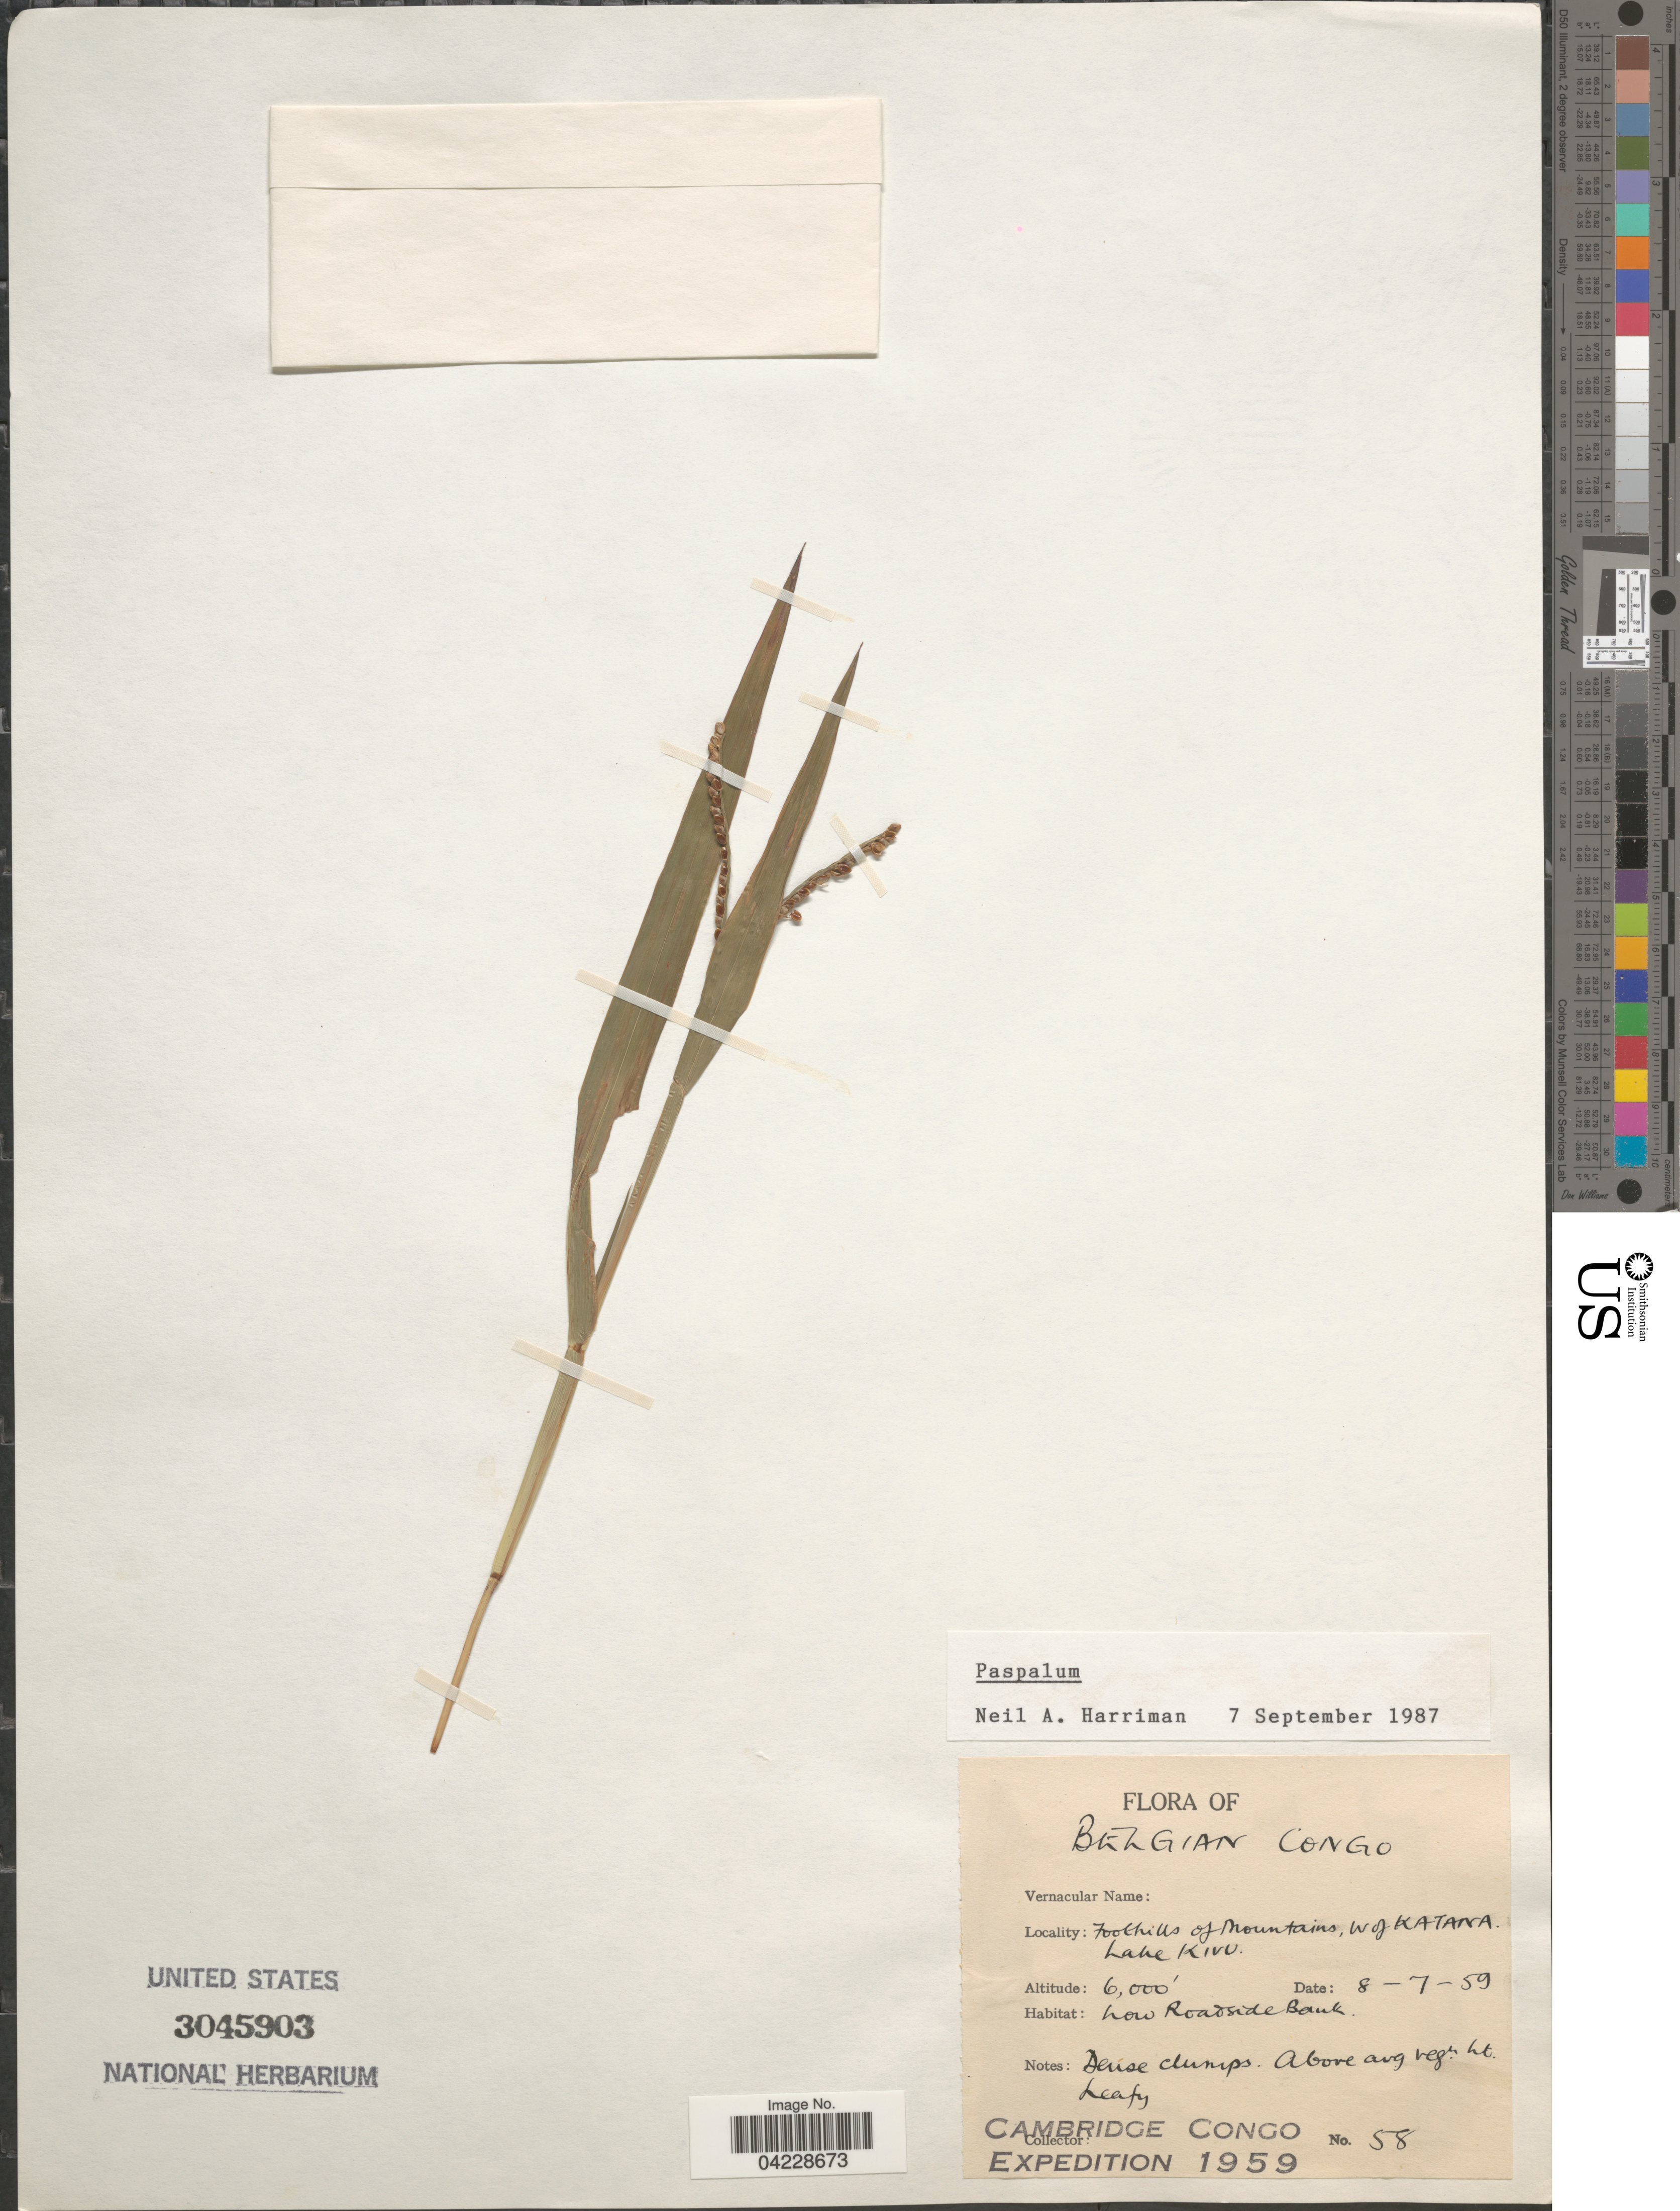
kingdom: Plantae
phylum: Tracheophyta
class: Liliopsida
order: Poales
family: Poaceae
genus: Paspalum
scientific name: Paspalum sp.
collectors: Cambridge Congo Expedition 1959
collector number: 58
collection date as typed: Transcribed d/m/y: 8/7/59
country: Congo, Democratic Republic of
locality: Belgian Congo. Foothills of Mountains, W of Katana Lake Kivu. Low Roadside bank. Cambridge Congo Expedition 1959.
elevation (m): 1829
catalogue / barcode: US 3045903